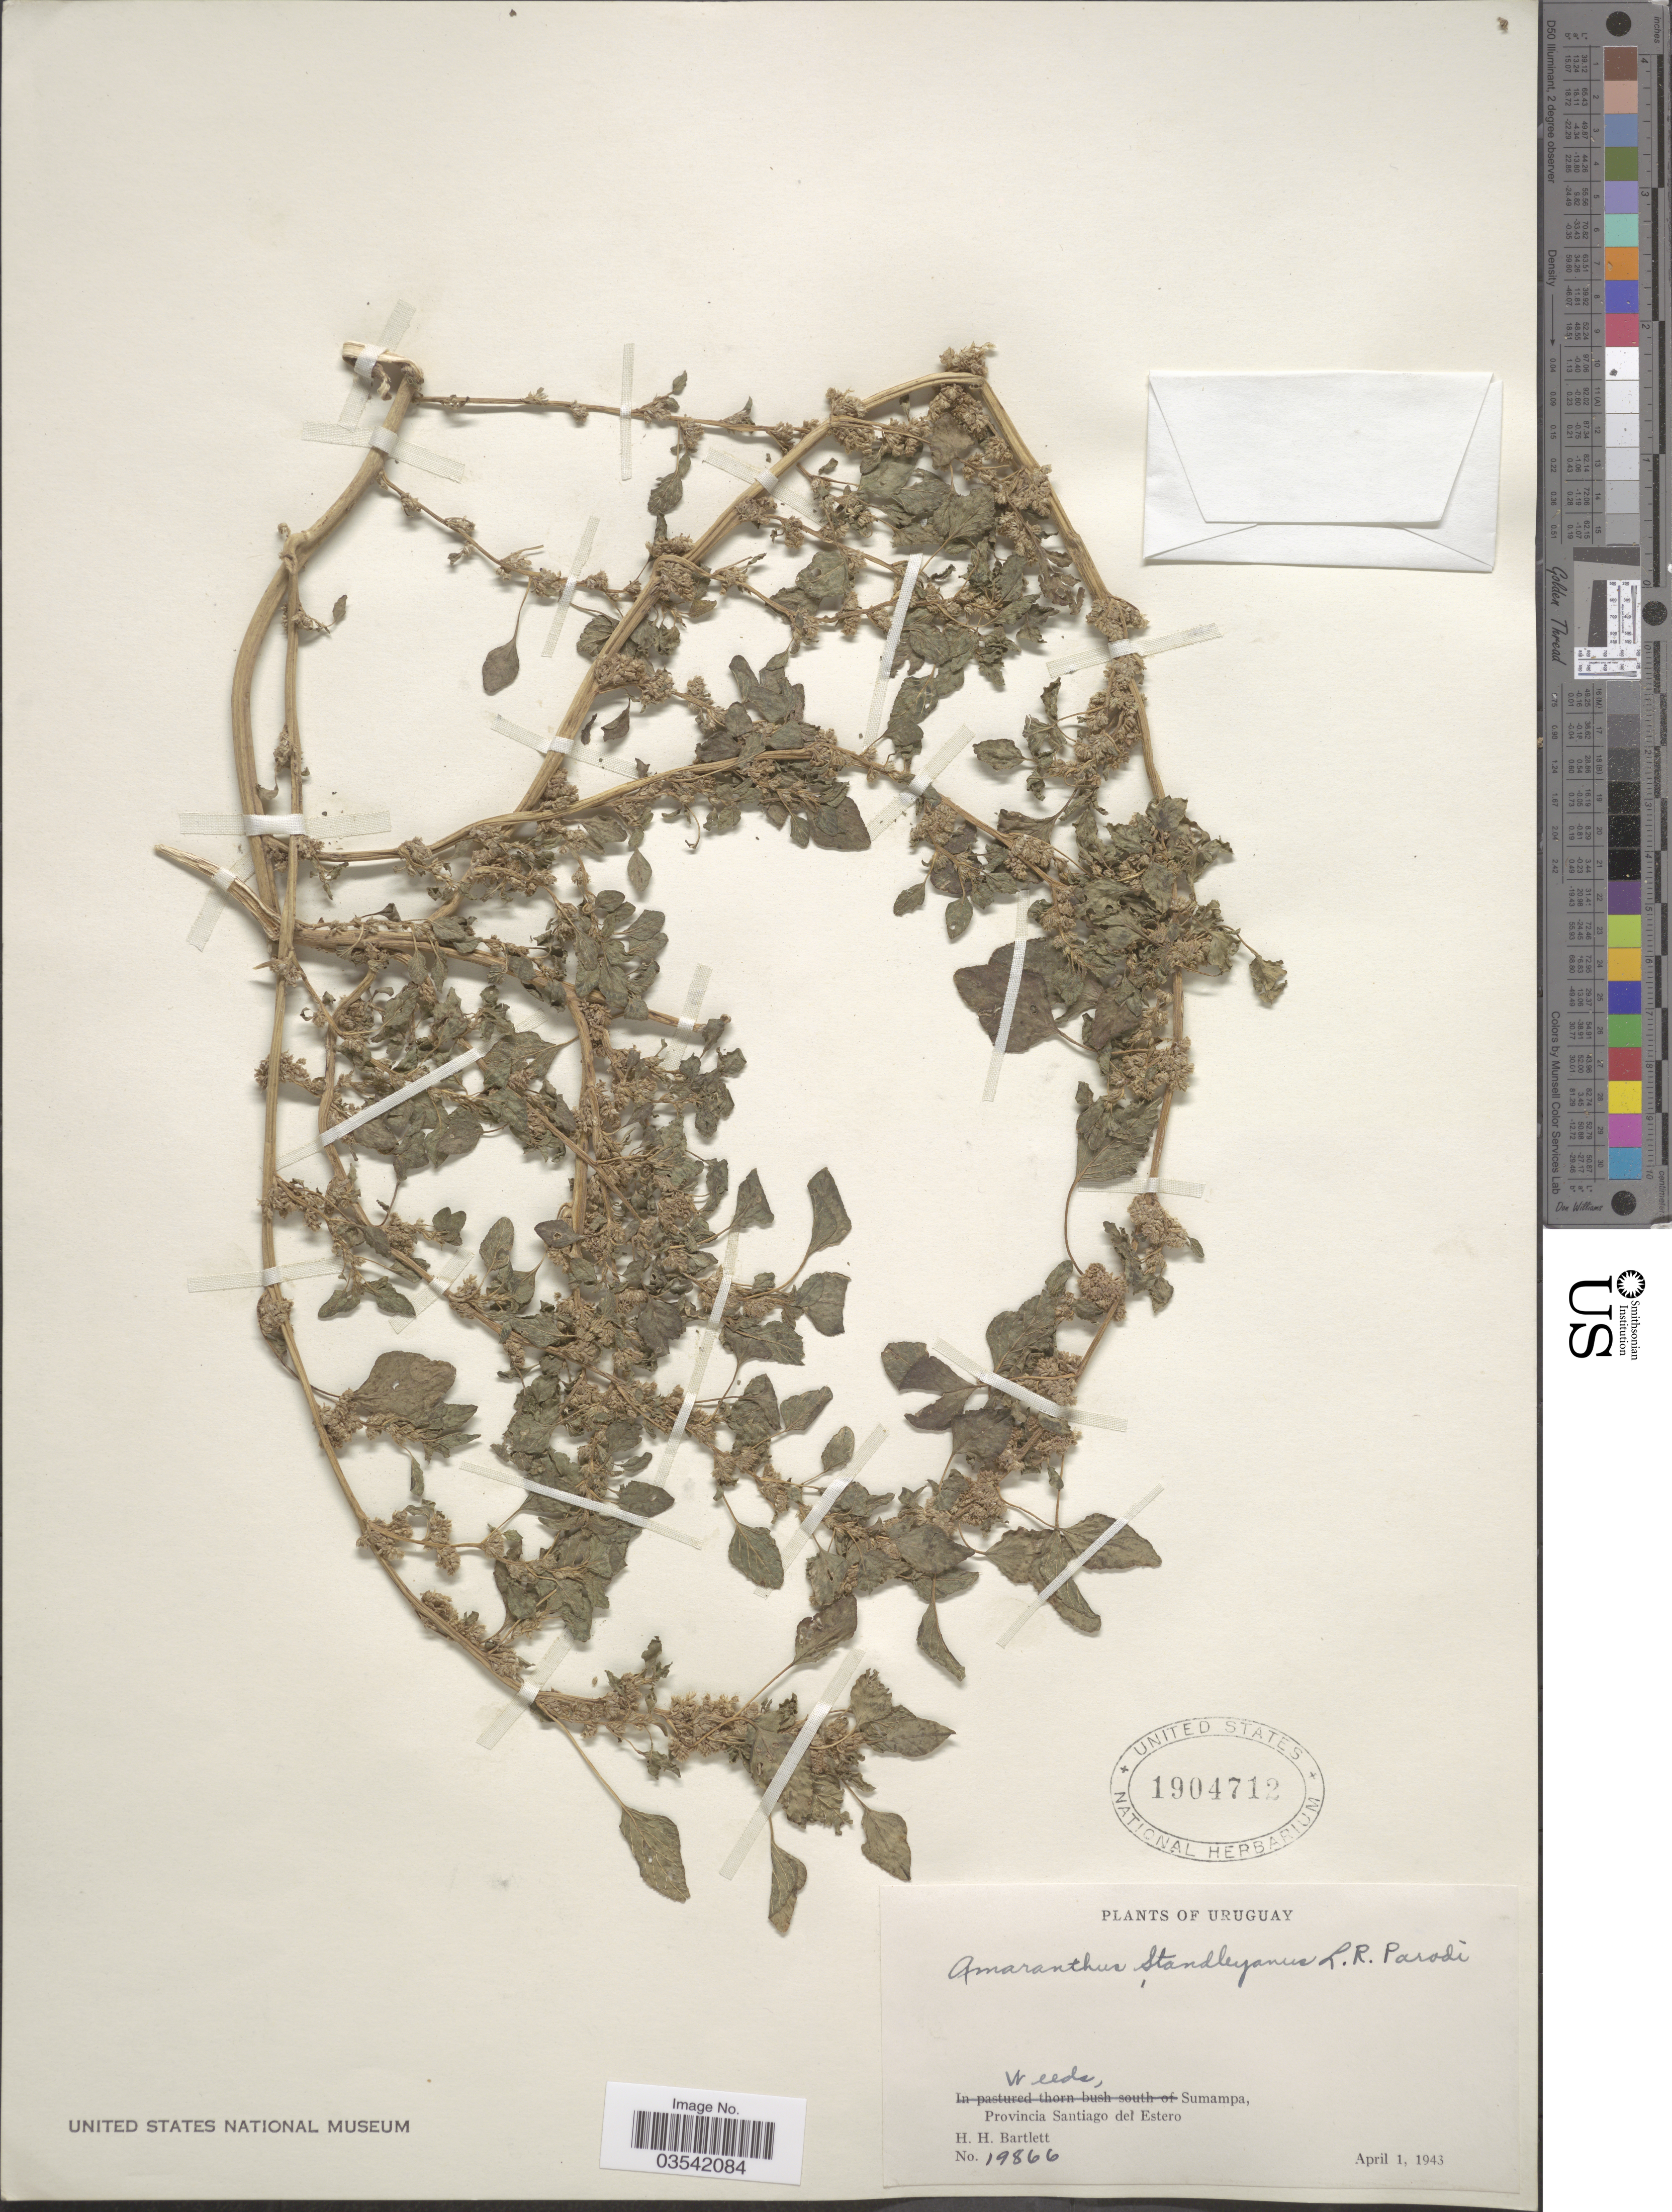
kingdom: Plantae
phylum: Tracheophyta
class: Magnoliopsida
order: Caryophyllales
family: Amaranthaceae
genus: Amaranthus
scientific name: Amaranthus standleyanus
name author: Parodi ex Covas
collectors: H. H. Bartlett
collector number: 19866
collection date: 1943-04-01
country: Argentina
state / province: Santiago del Estero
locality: Sumampa.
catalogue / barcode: US 1904712